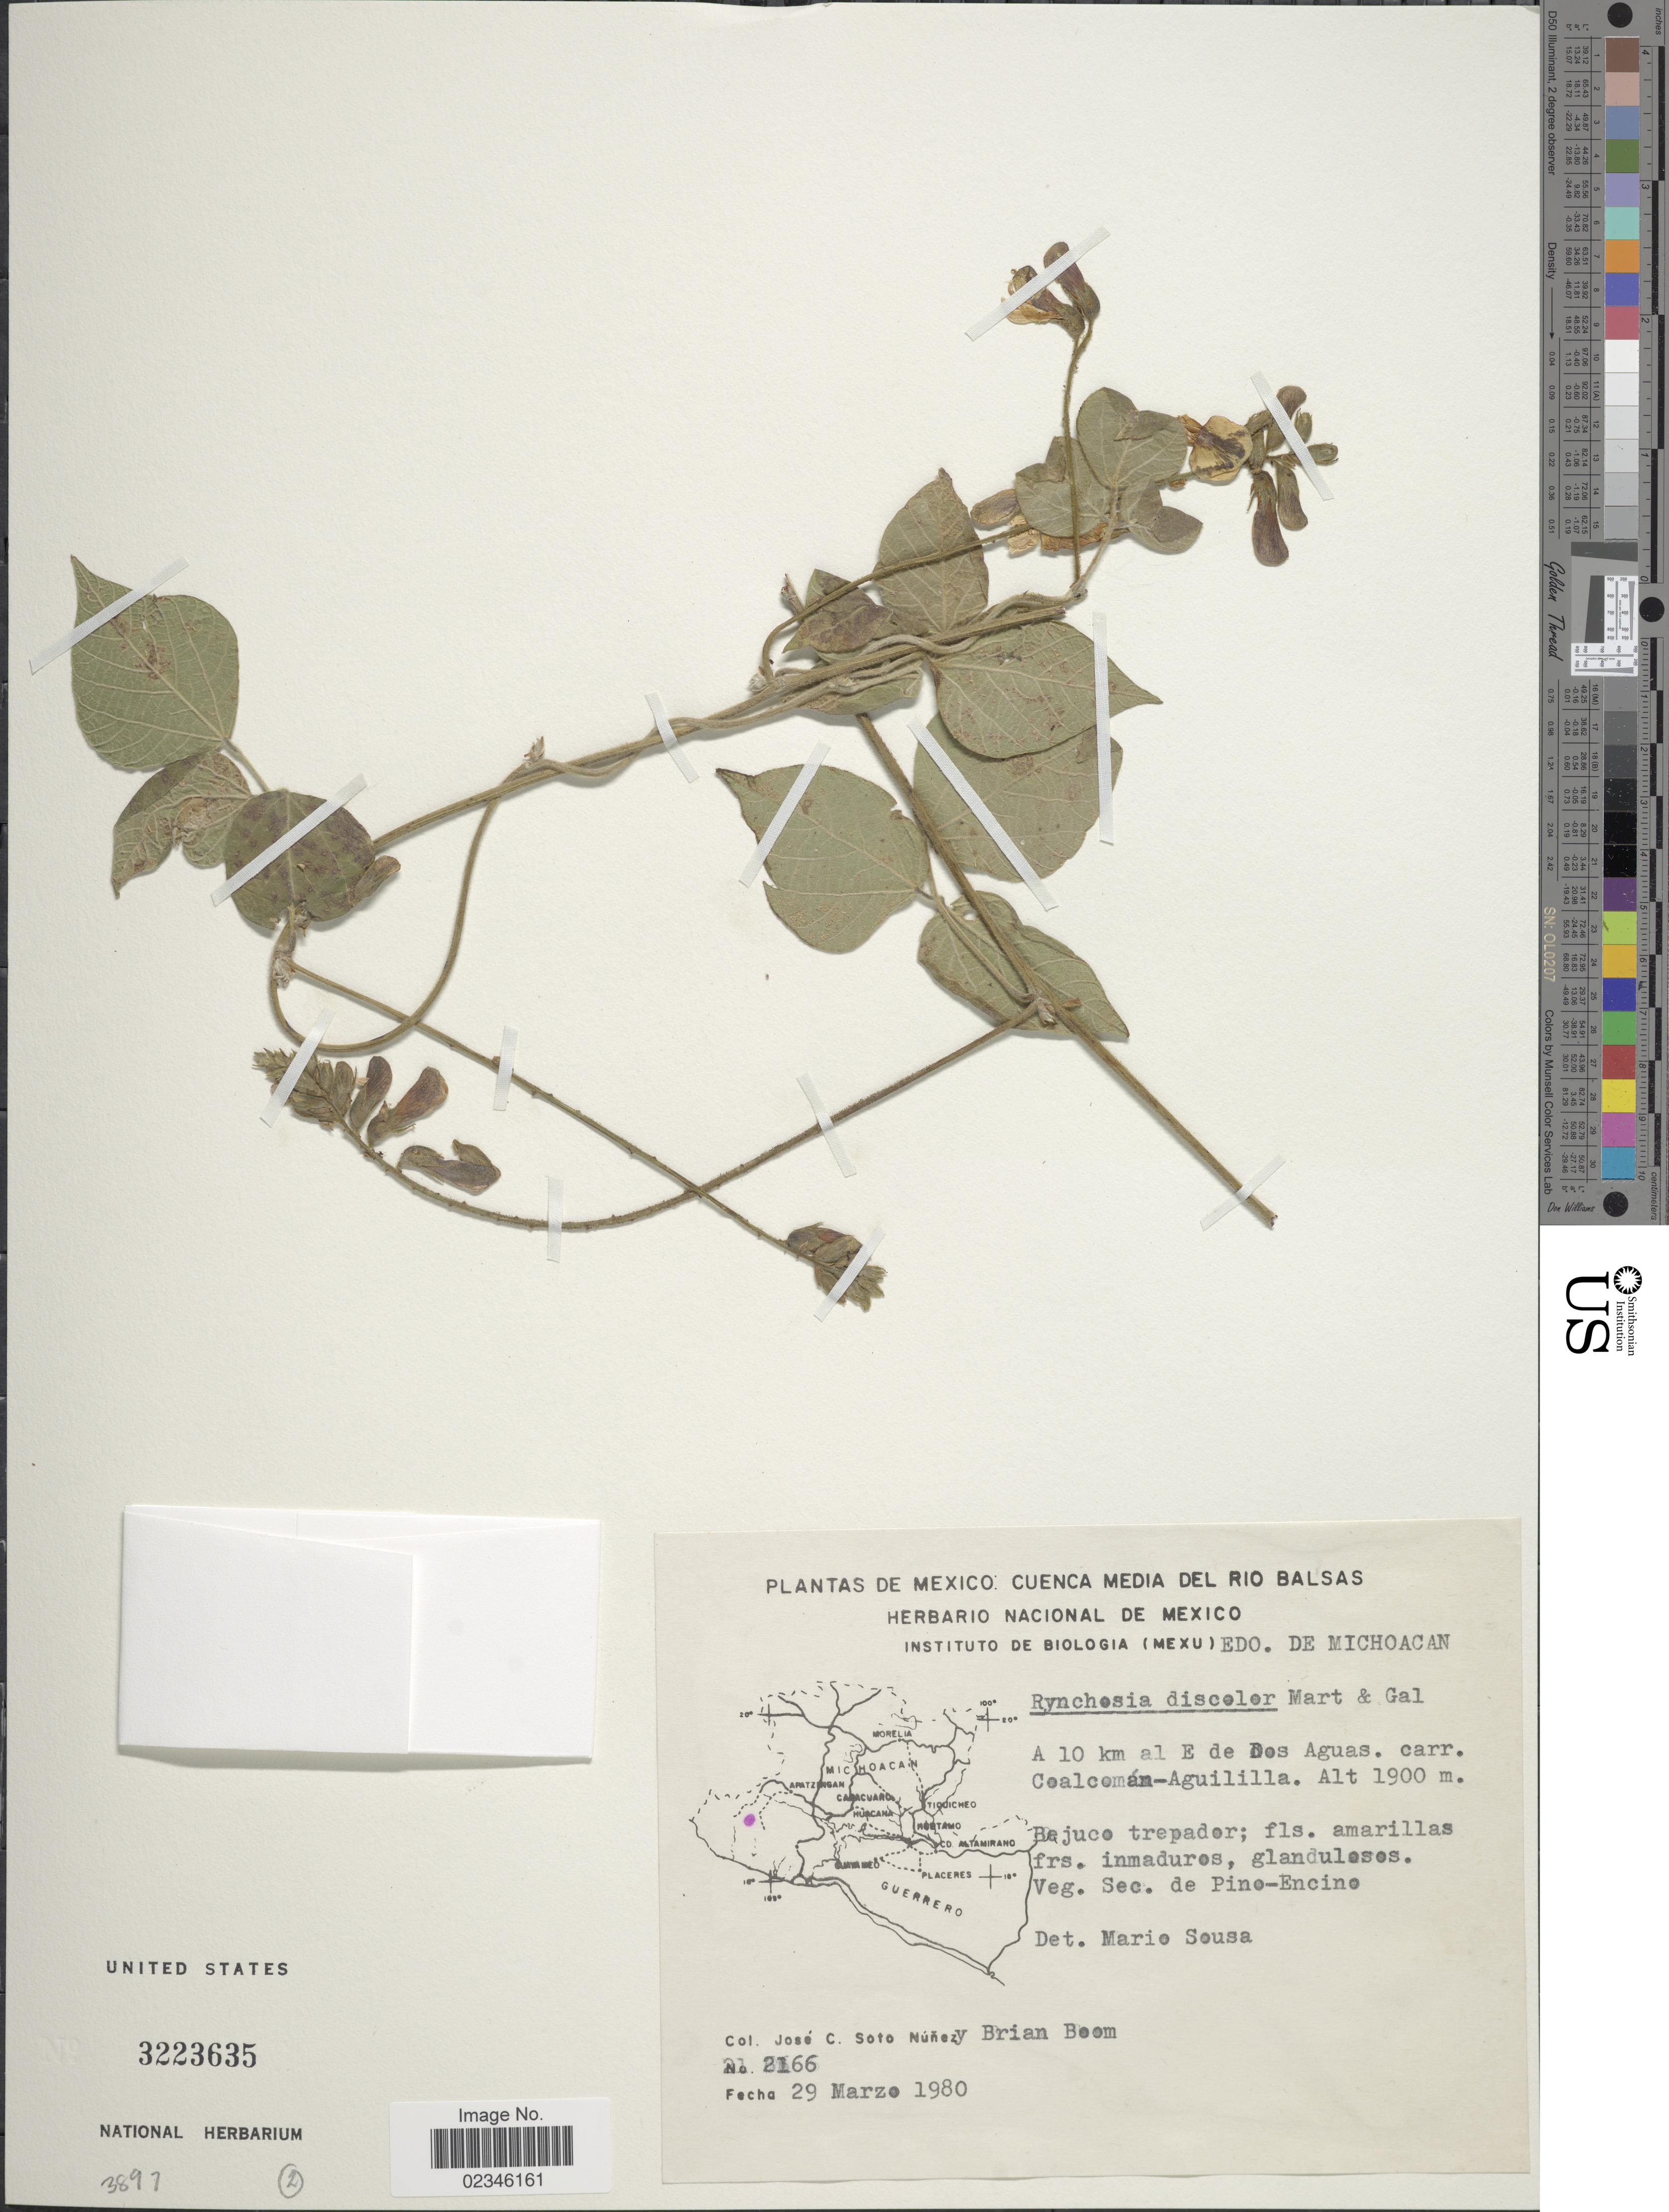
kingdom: Plantae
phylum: Tracheophyta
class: Magnoliopsida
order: Fabales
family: Fabaceae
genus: Rhynchosia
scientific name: Rhynchosia discolor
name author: M. Martens & Galeotti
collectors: J. Soto & B. M. Boom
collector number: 2166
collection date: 1980-03-29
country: Mexico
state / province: Michoacán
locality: Cuenca media del Rio Balsas. A 10 km al E de Dos Aguas. carr. Coalcoman-Aguililla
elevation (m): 1900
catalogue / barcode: US 3223635